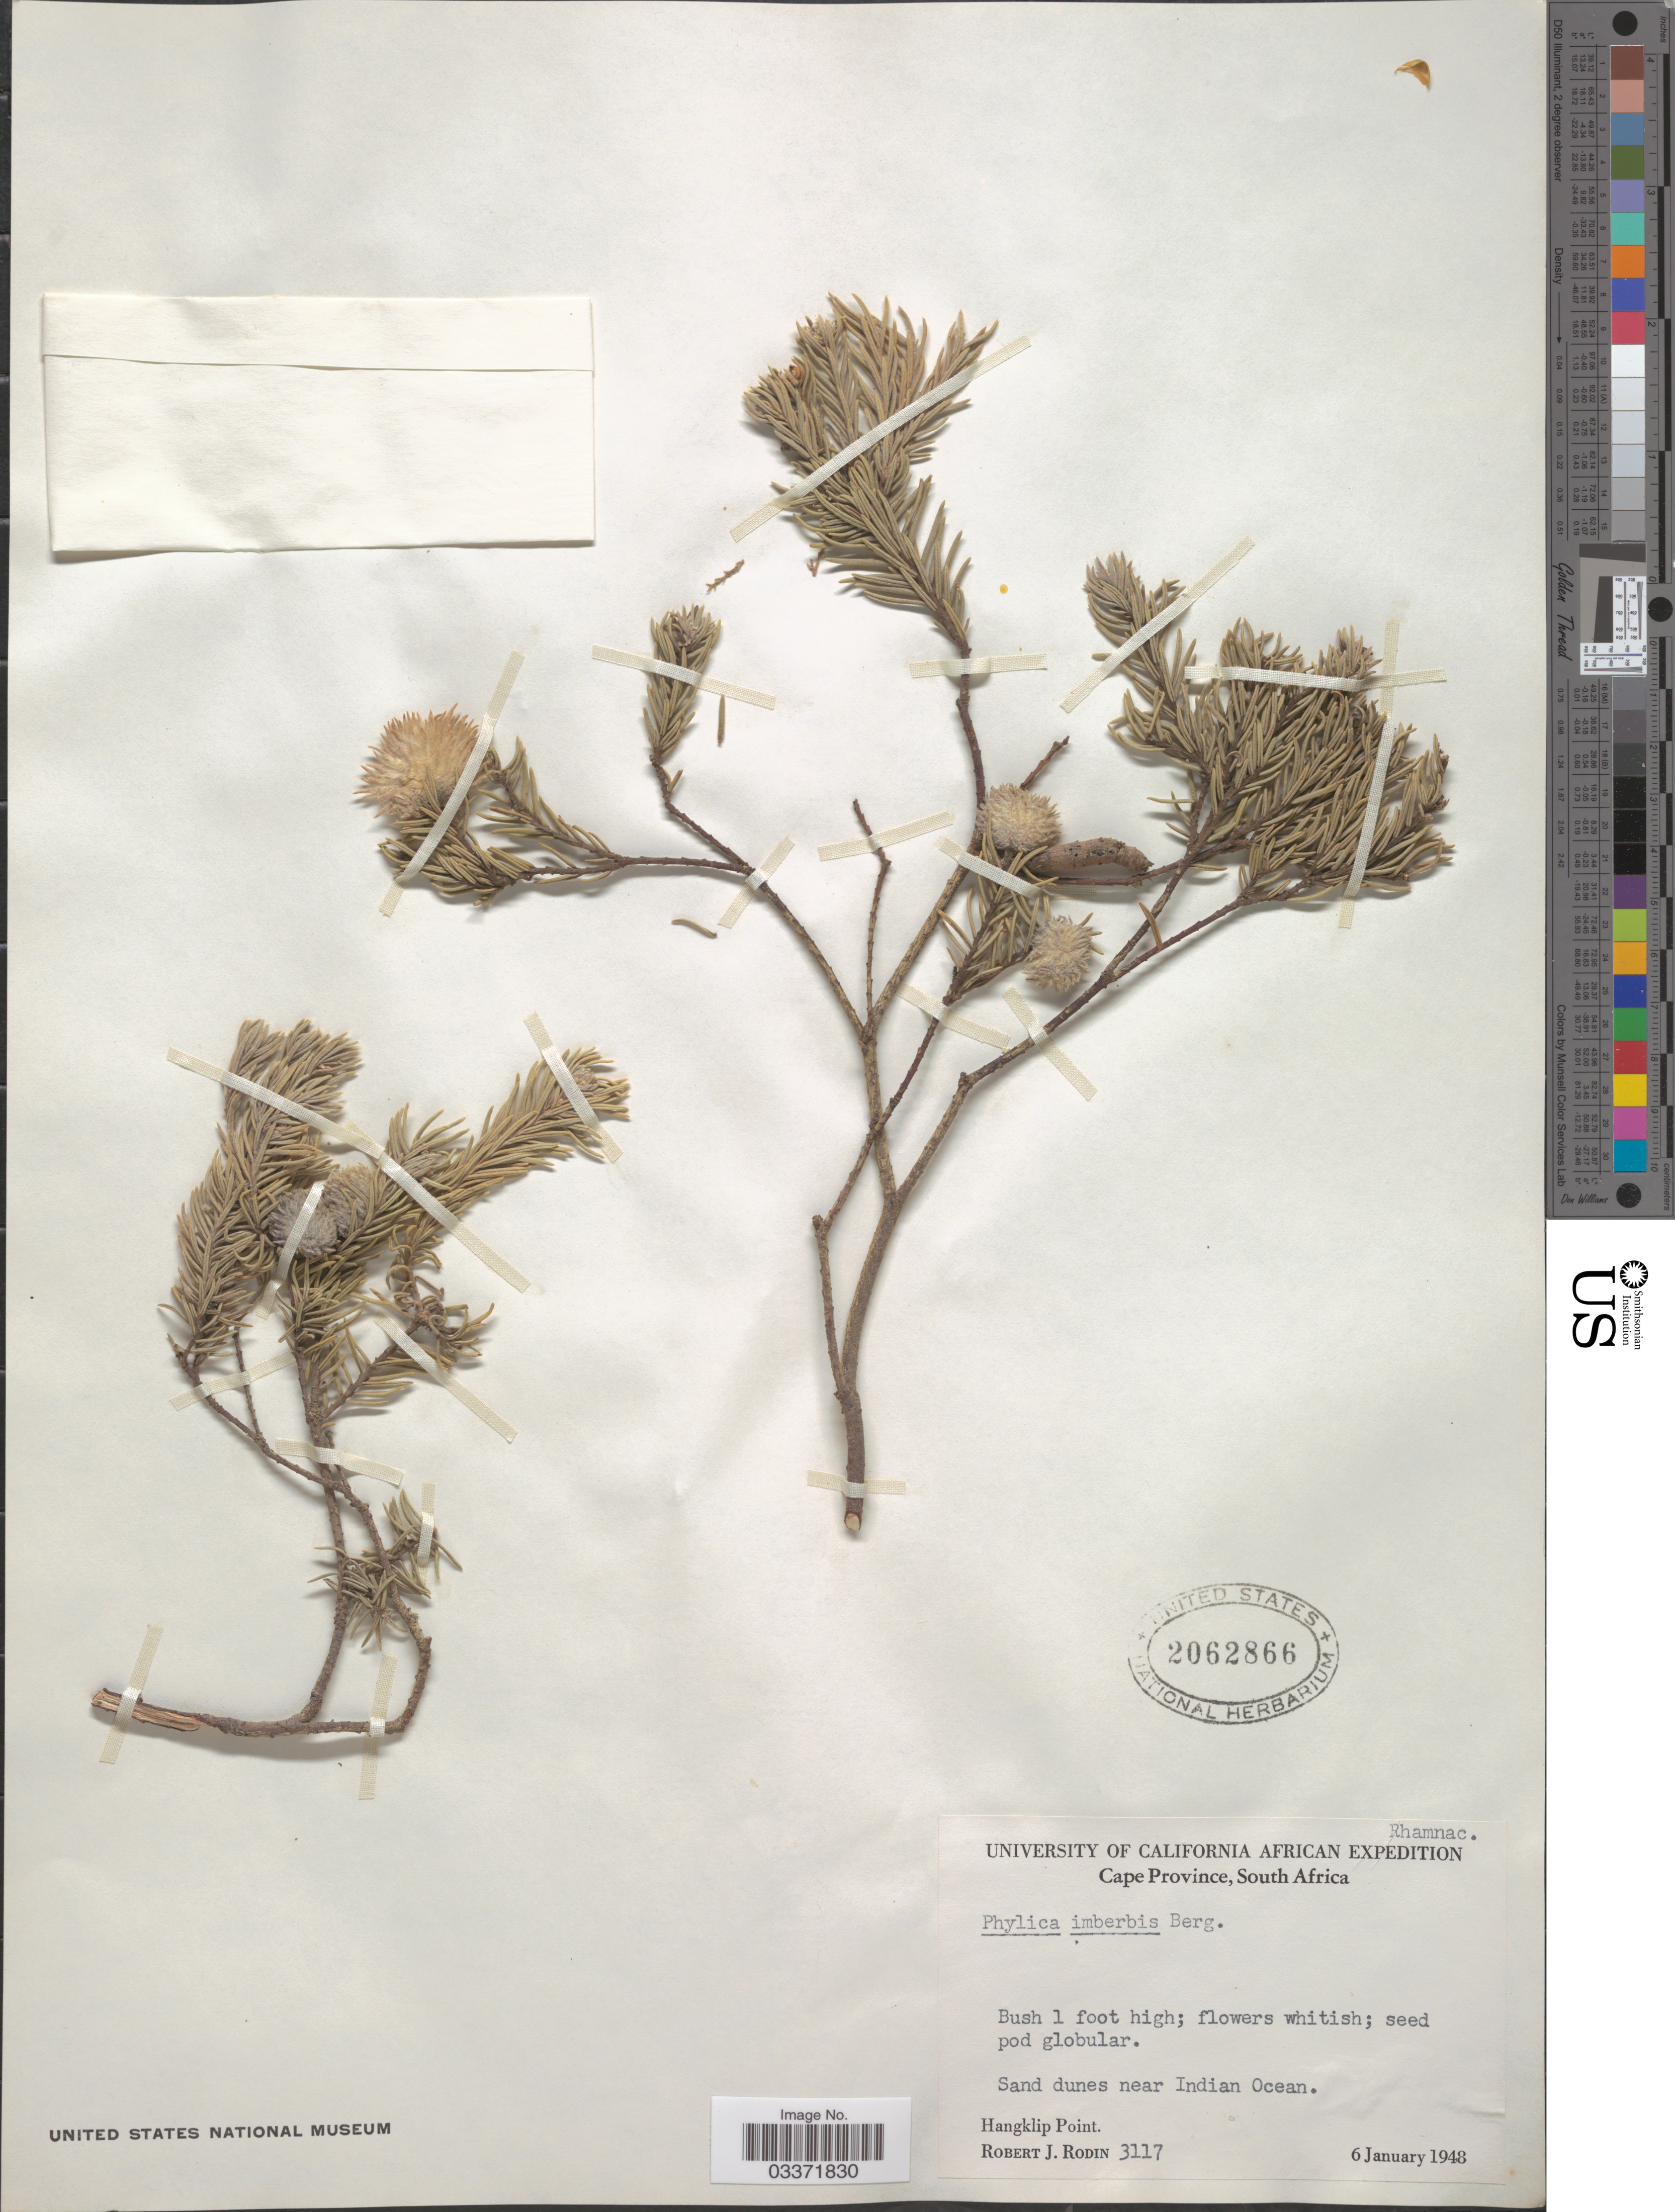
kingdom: Plantae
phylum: Tracheophyta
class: Magnoliopsida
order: Rosales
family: Rhamnaceae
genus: Phylica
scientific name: Phylica imberbis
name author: P.J. Bergius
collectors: R. J. Rodin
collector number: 3117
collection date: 1948-01-06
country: South Africa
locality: Sand dunes near Indian Ocean, Hangklip Point.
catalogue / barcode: US 2062866